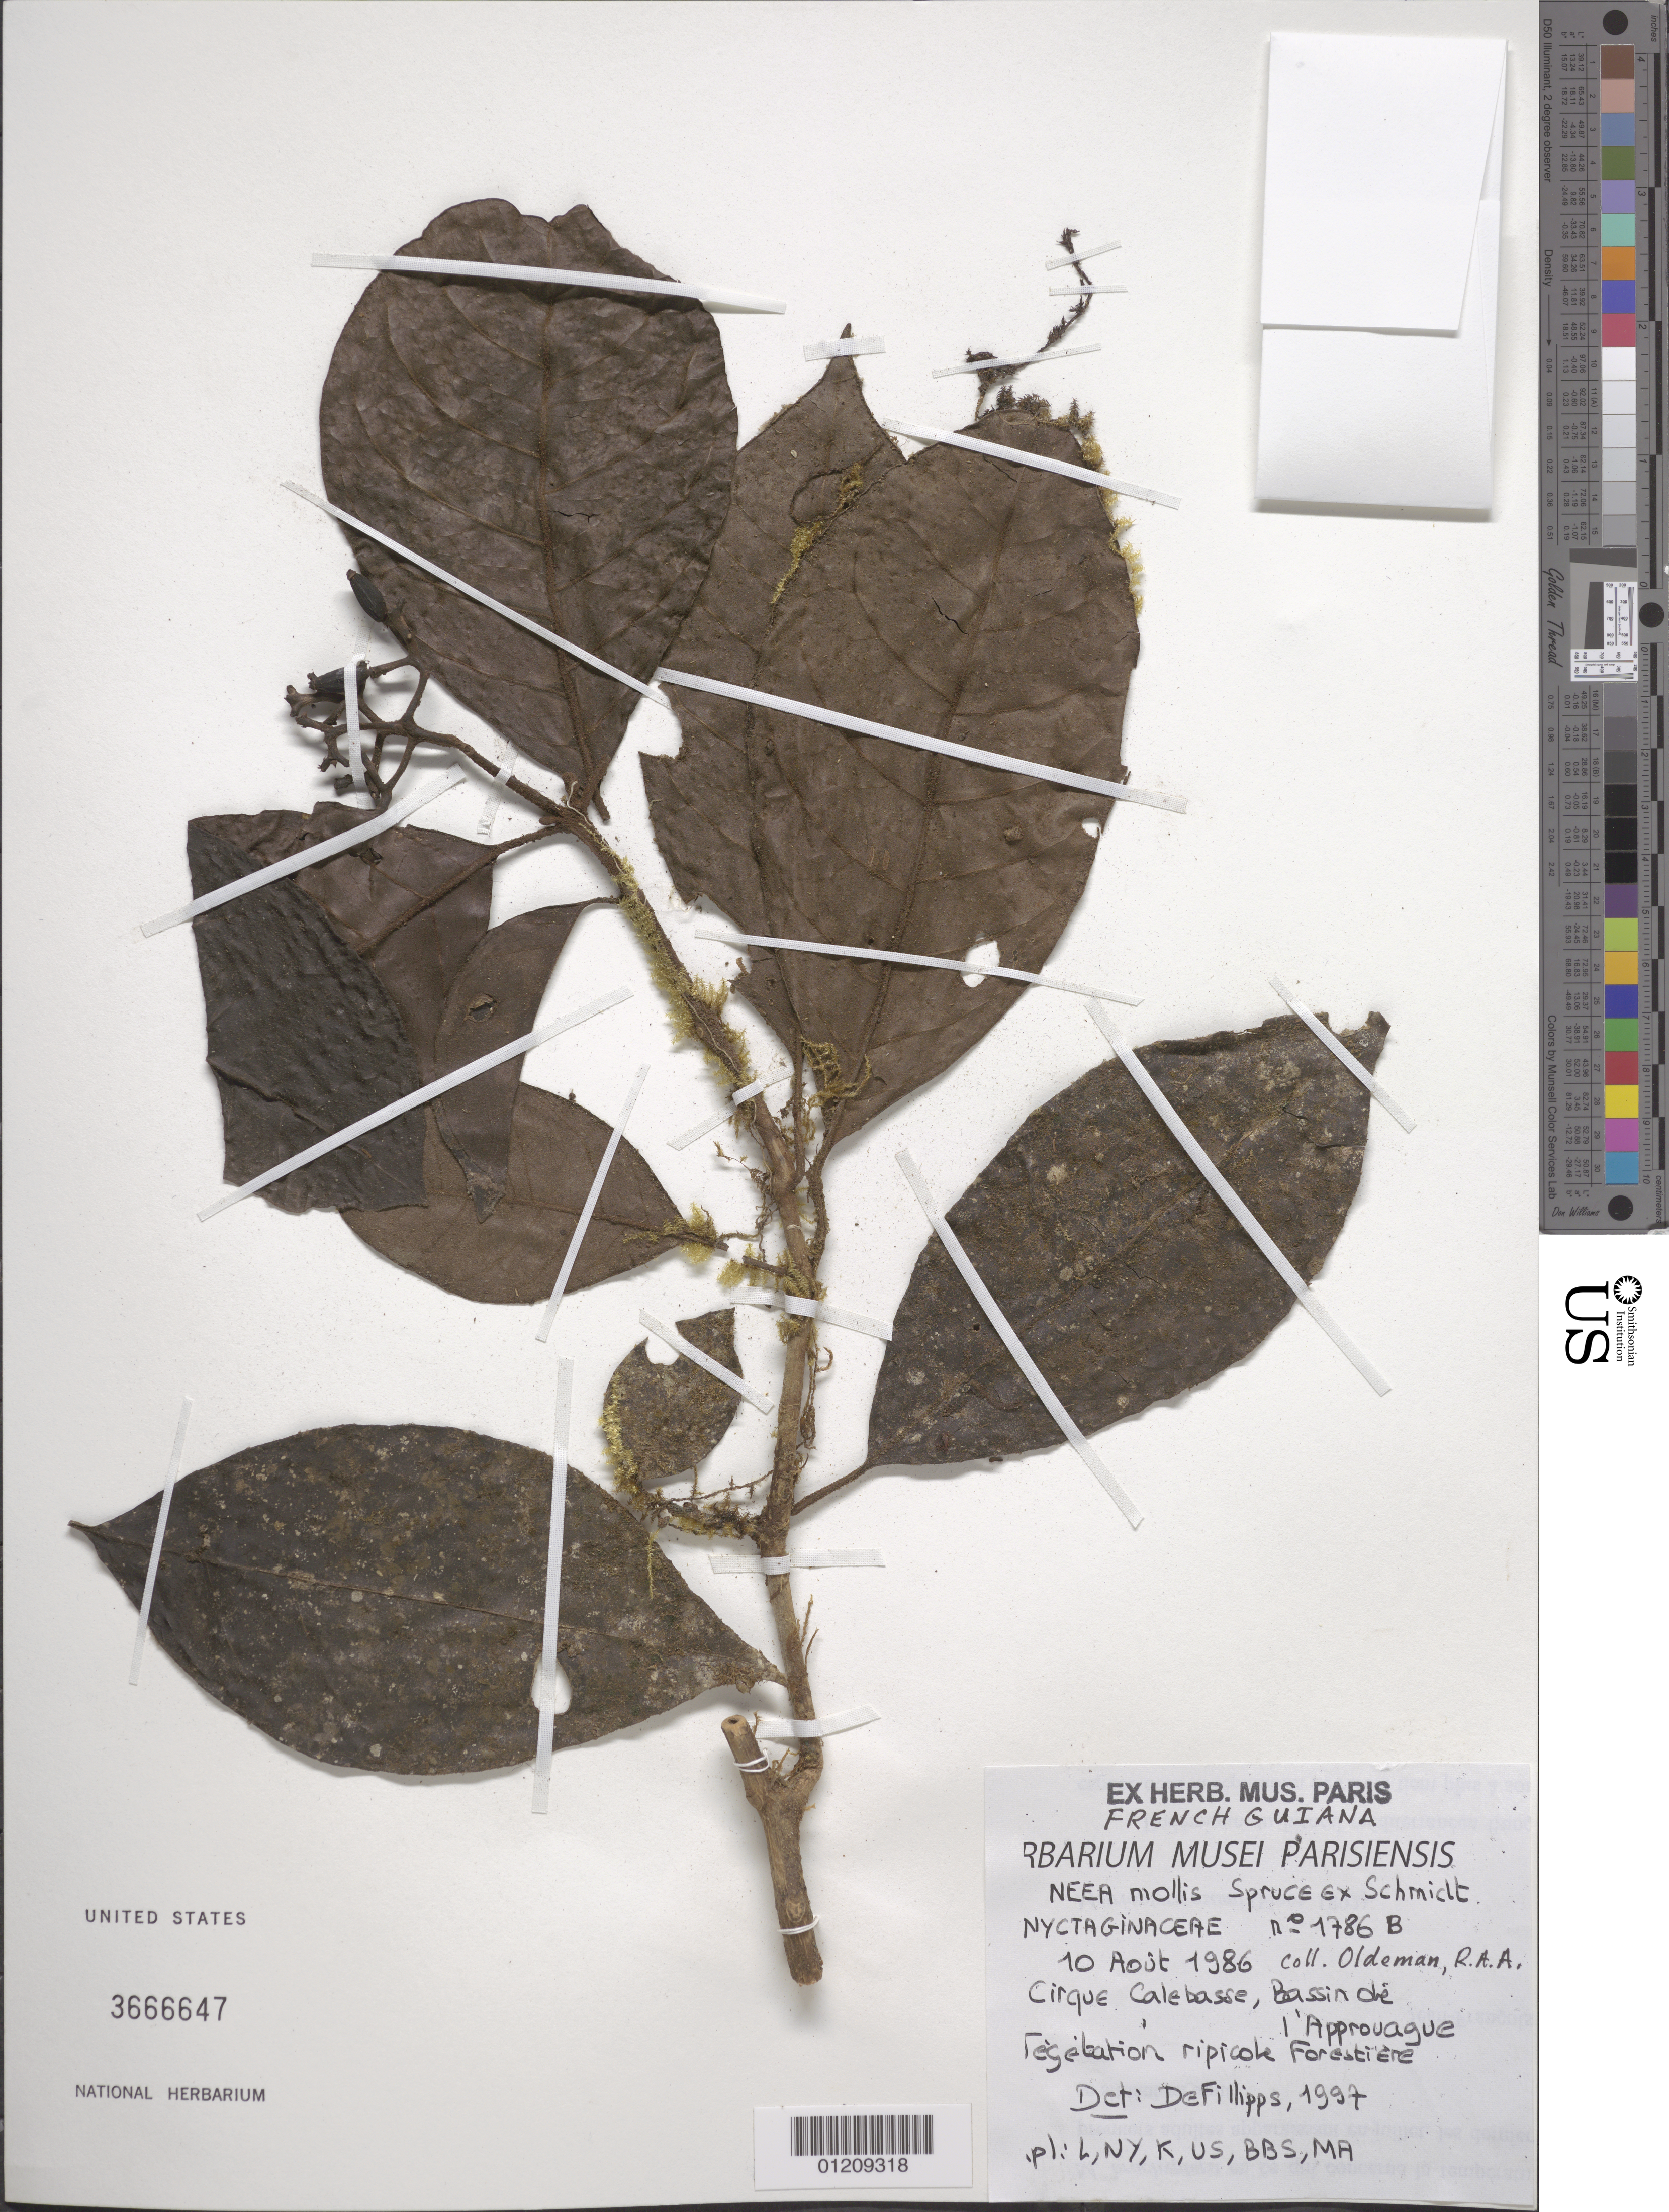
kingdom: Plantae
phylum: Tracheophyta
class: Magnoliopsida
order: Caryophyllales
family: Nyctaginaceae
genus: Neea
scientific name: Neea mollis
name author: Spruce ex J.A. Schmidt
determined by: DeFillipps, Bob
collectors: R. Oldeman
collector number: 1786 B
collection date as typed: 16-Dec-65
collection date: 1965-12-16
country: French Guiana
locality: Camopi, Monts Alikéné - Base des montagnes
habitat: Vegetation ripicole forestiere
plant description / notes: L,NY,K, US, BBS,MA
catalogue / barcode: US 3666647